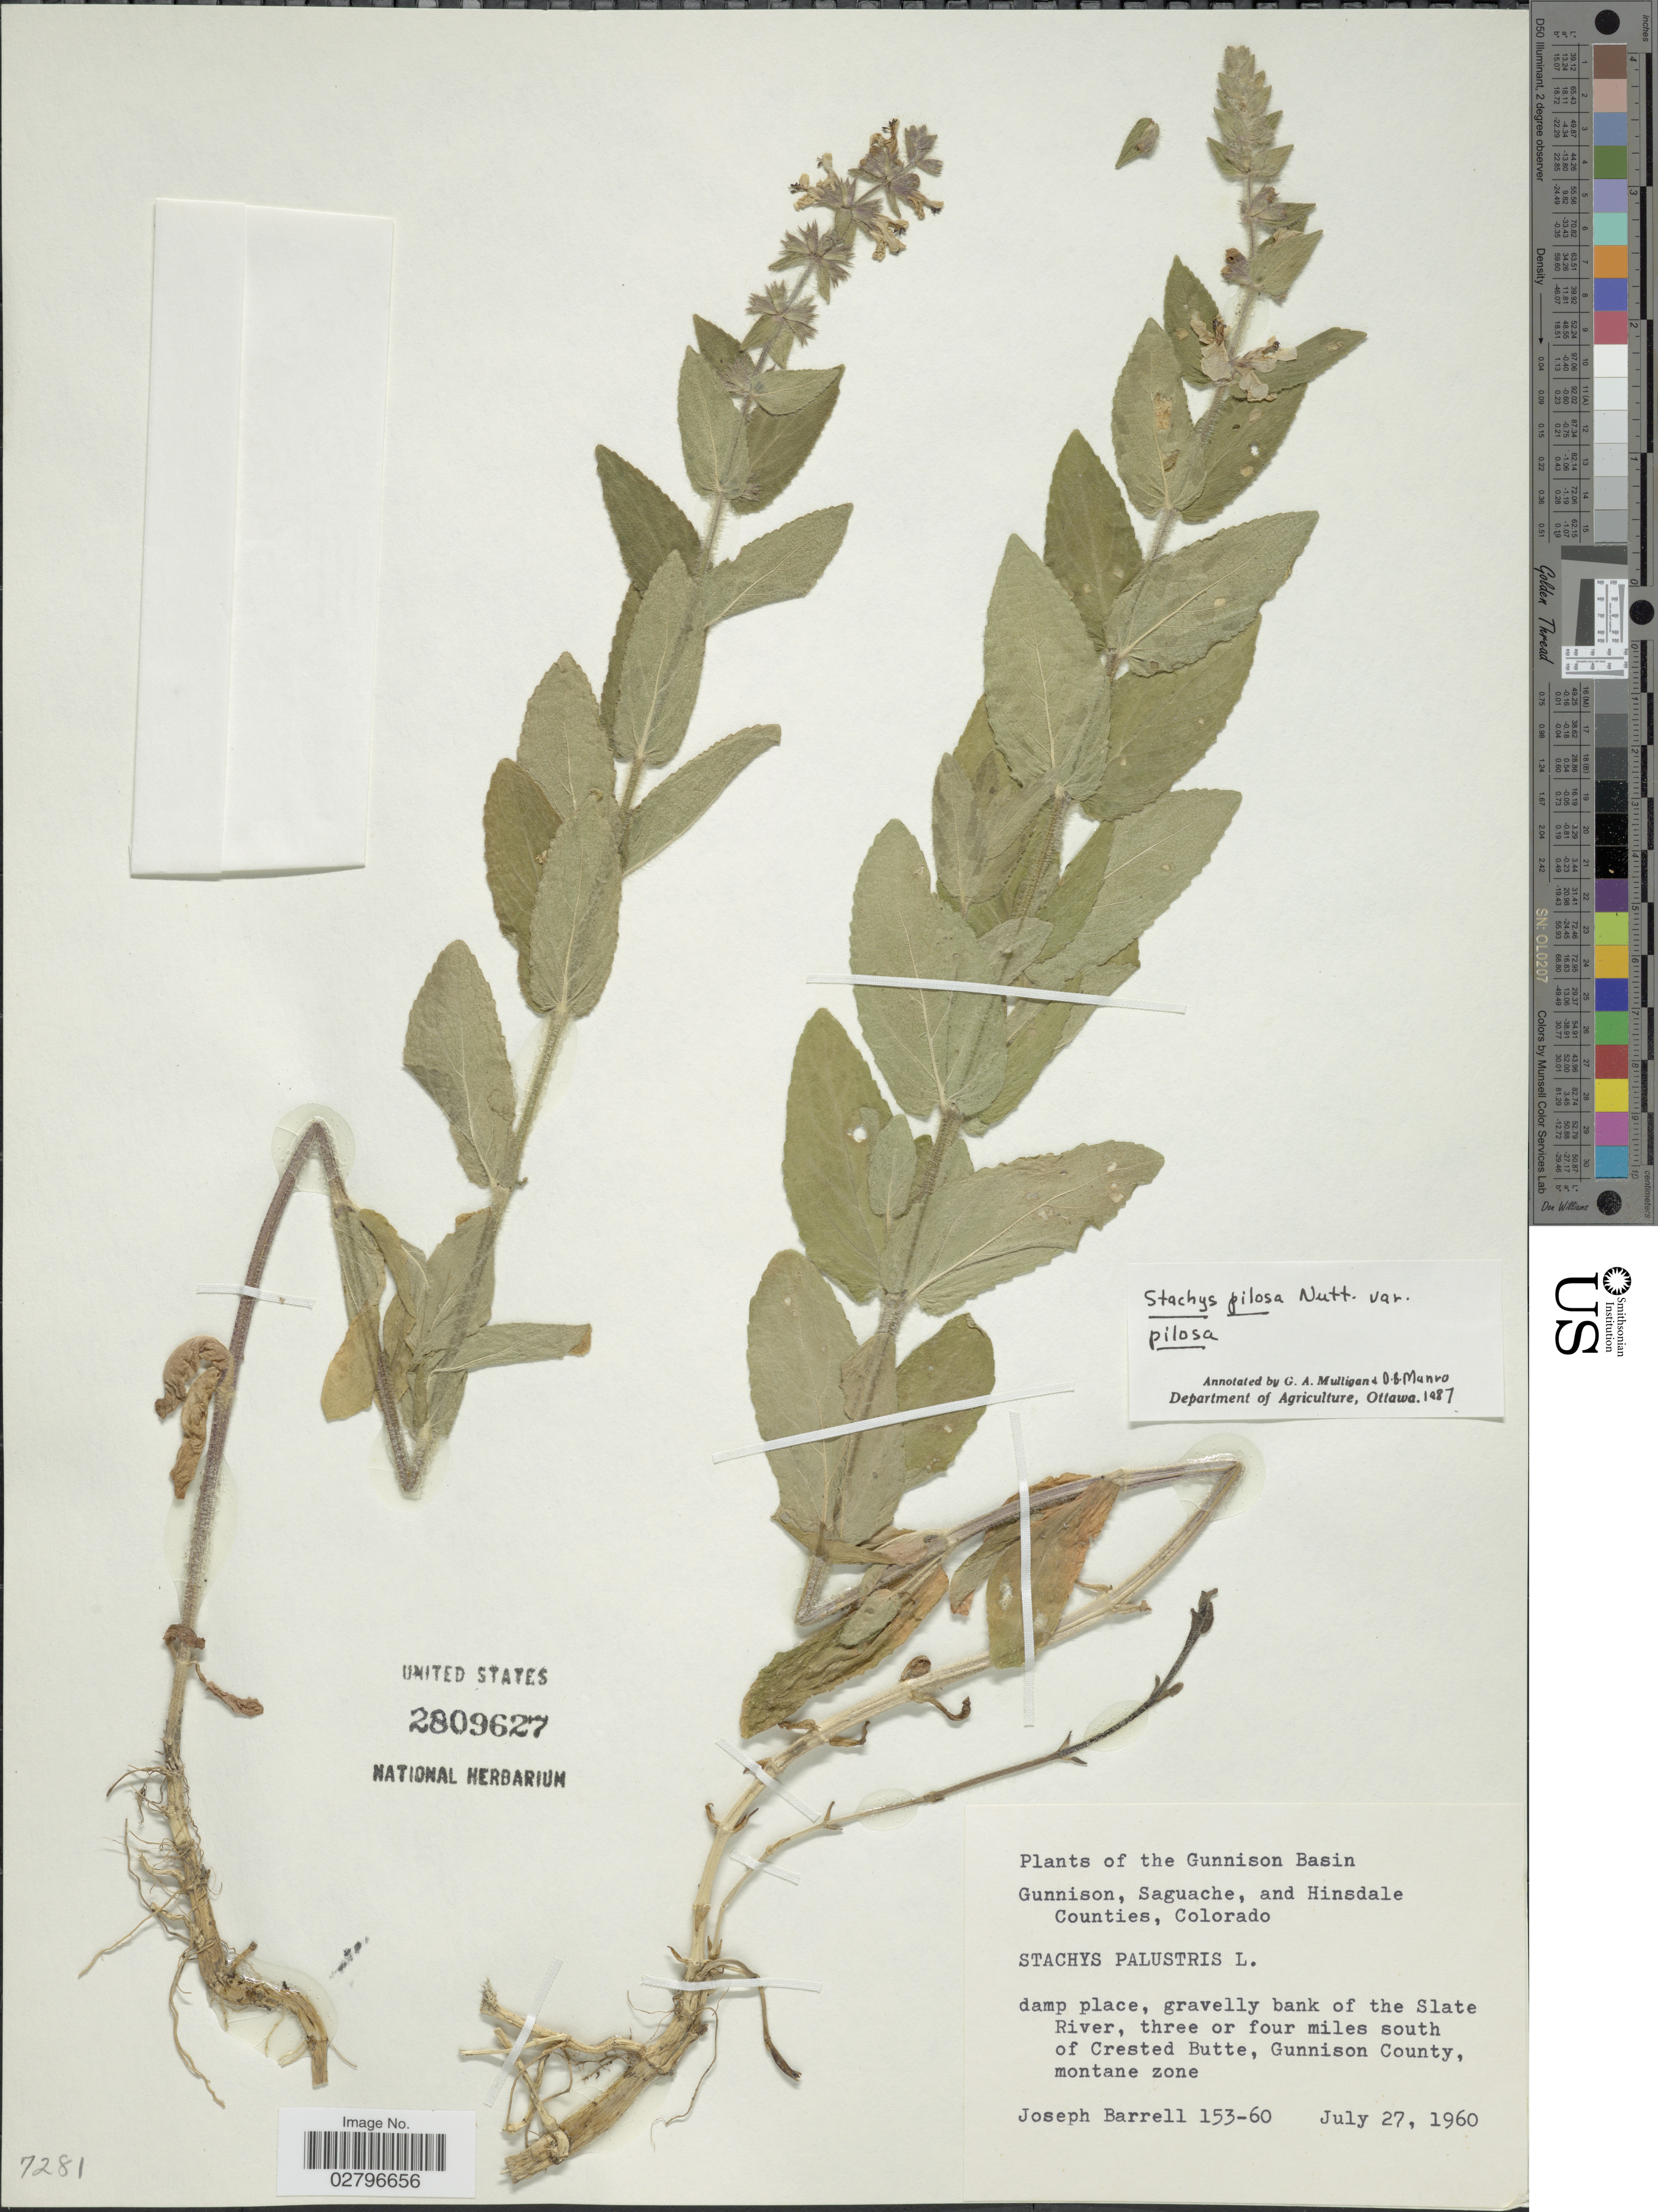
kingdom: Plantae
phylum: Tracheophyta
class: Magnoliopsida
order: Lamiales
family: Lamiaceae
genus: Stachys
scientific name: Stachys pilosa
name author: Nutt.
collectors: J. Barrell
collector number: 153-60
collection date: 1960-07-27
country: United States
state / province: Colorado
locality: Gunnison Basin, gravelly bank of the Slate River, three or four miles south of Crested Butte, Gunnison County.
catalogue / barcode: US 2809627